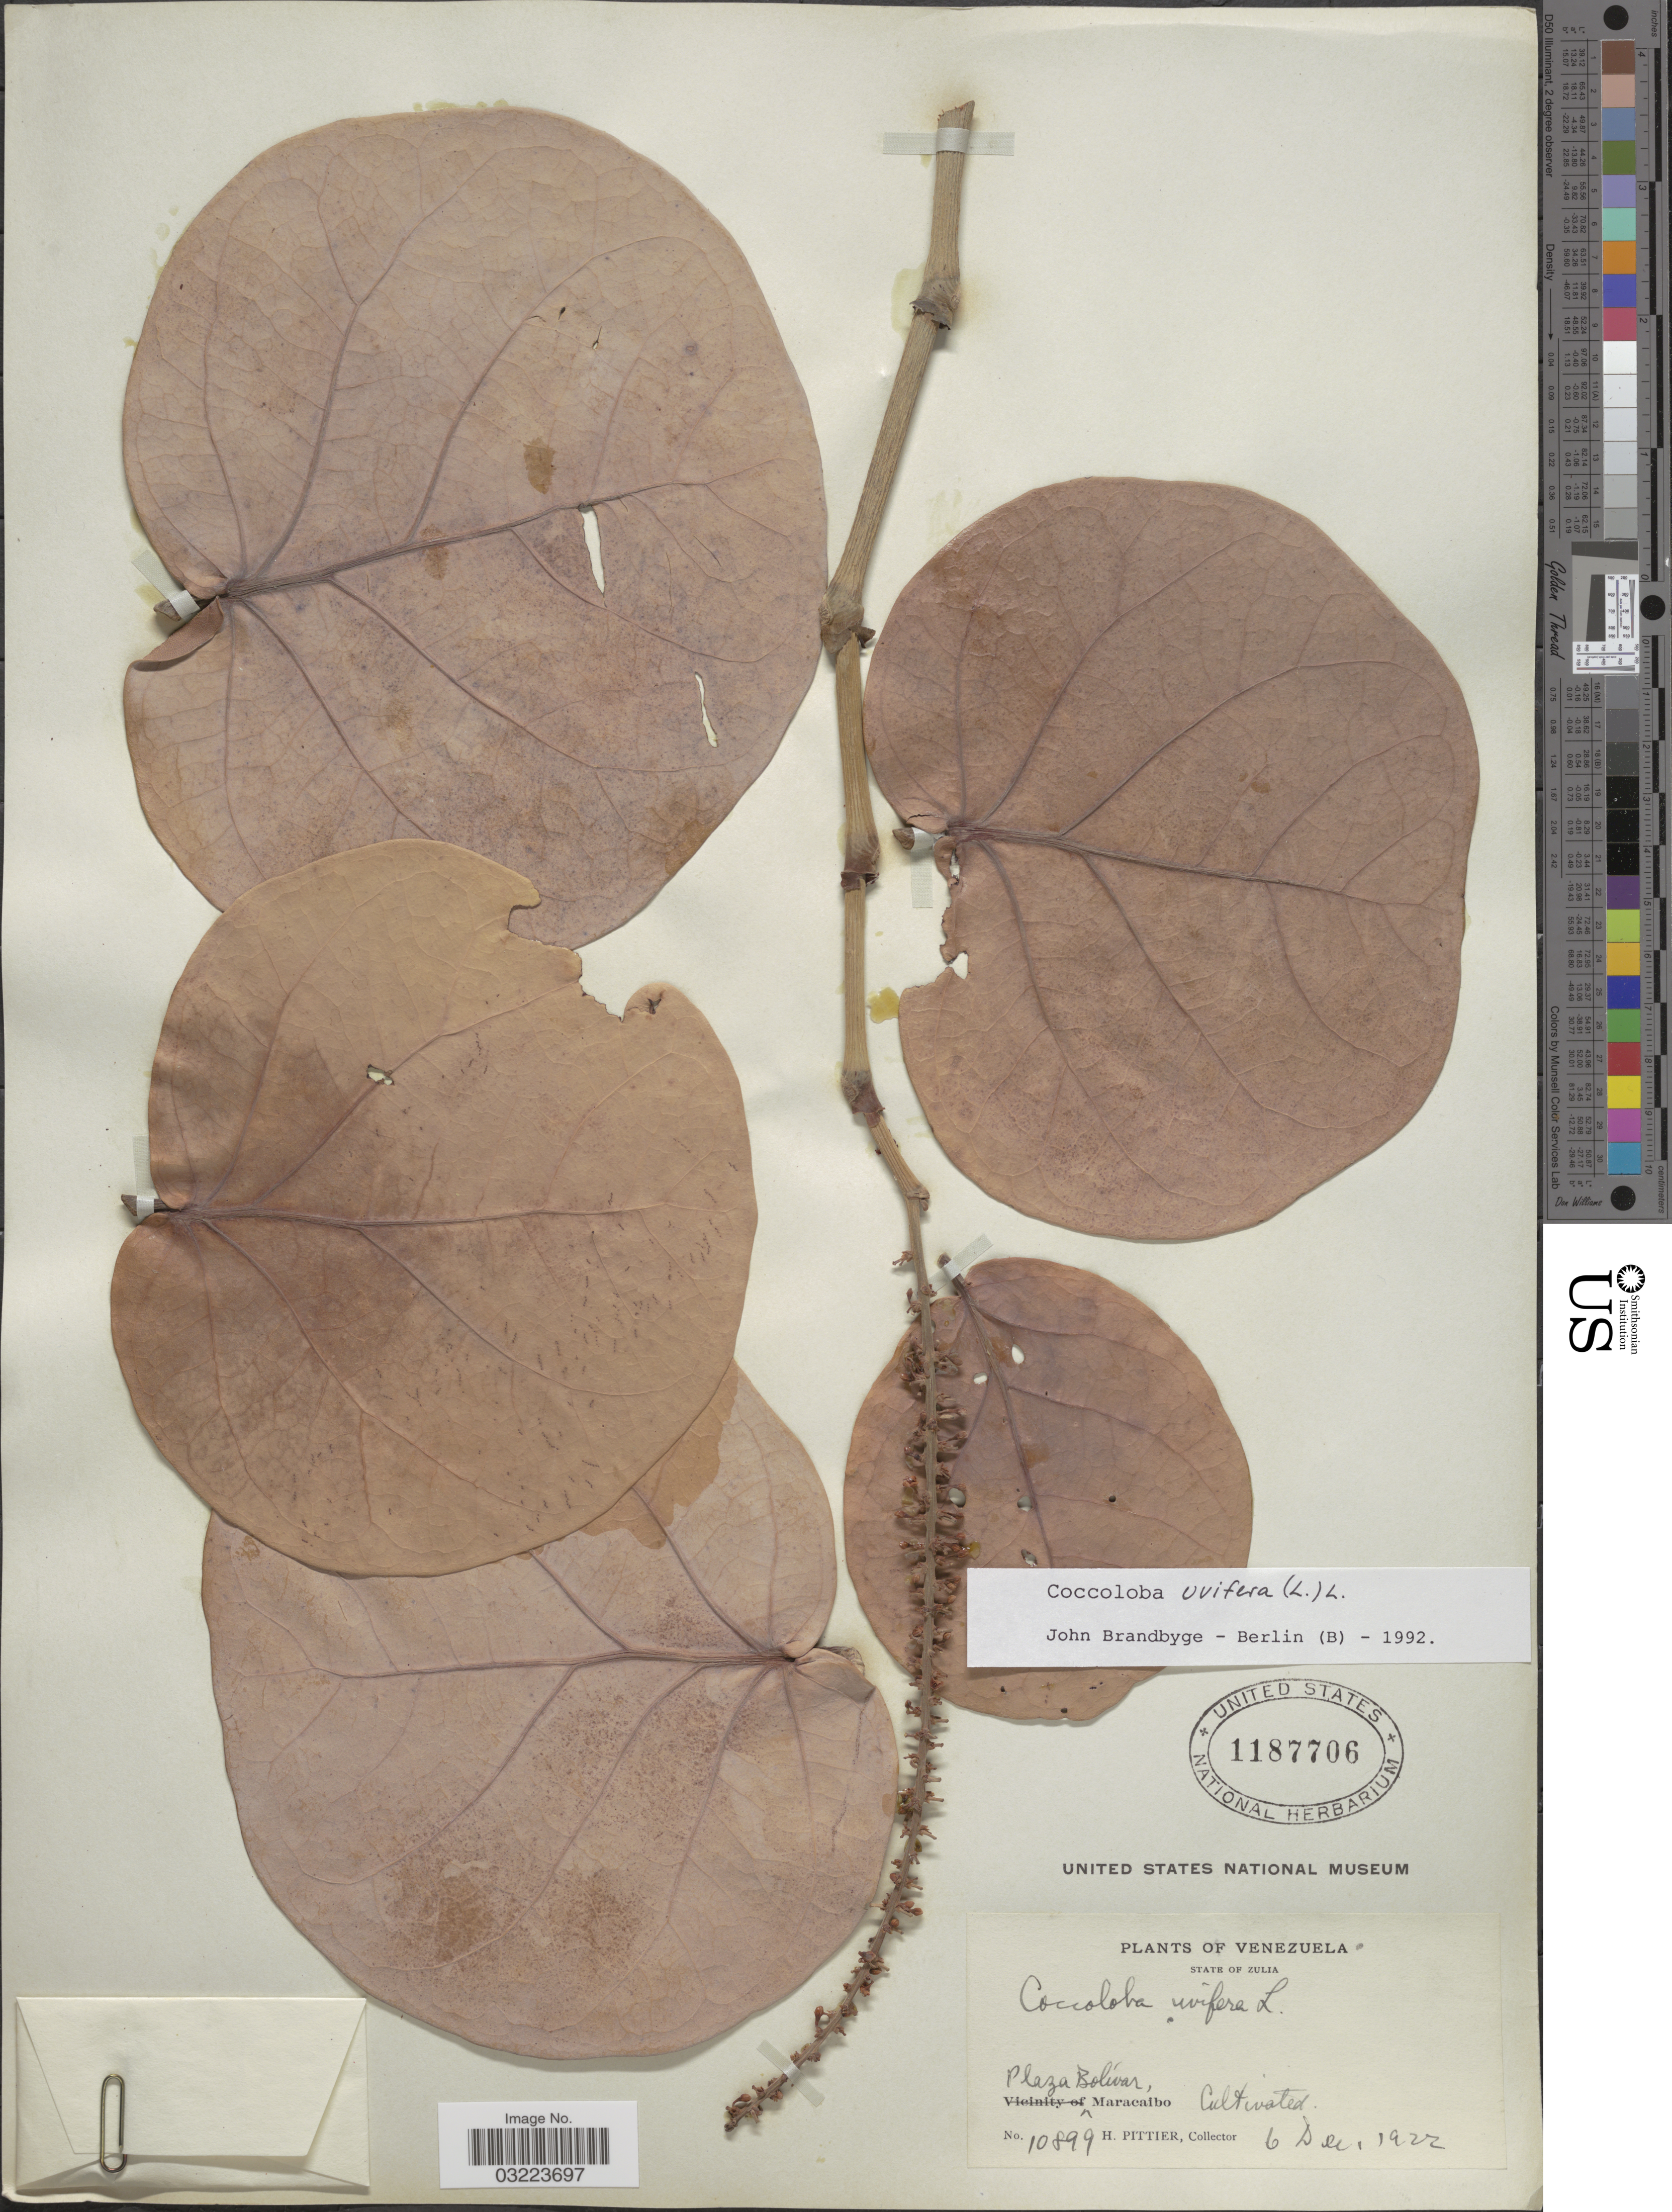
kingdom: Plantae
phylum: Tracheophyta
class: Magnoliopsida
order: Caryophyllales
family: Polygonaceae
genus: Coccoloba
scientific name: Coccoloba uvifera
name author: L.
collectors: H. F. Pittier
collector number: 10899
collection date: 1922-12-06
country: Venezuela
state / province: Zulia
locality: Plaza Bolívar, Maracaibo.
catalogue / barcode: US 1187706